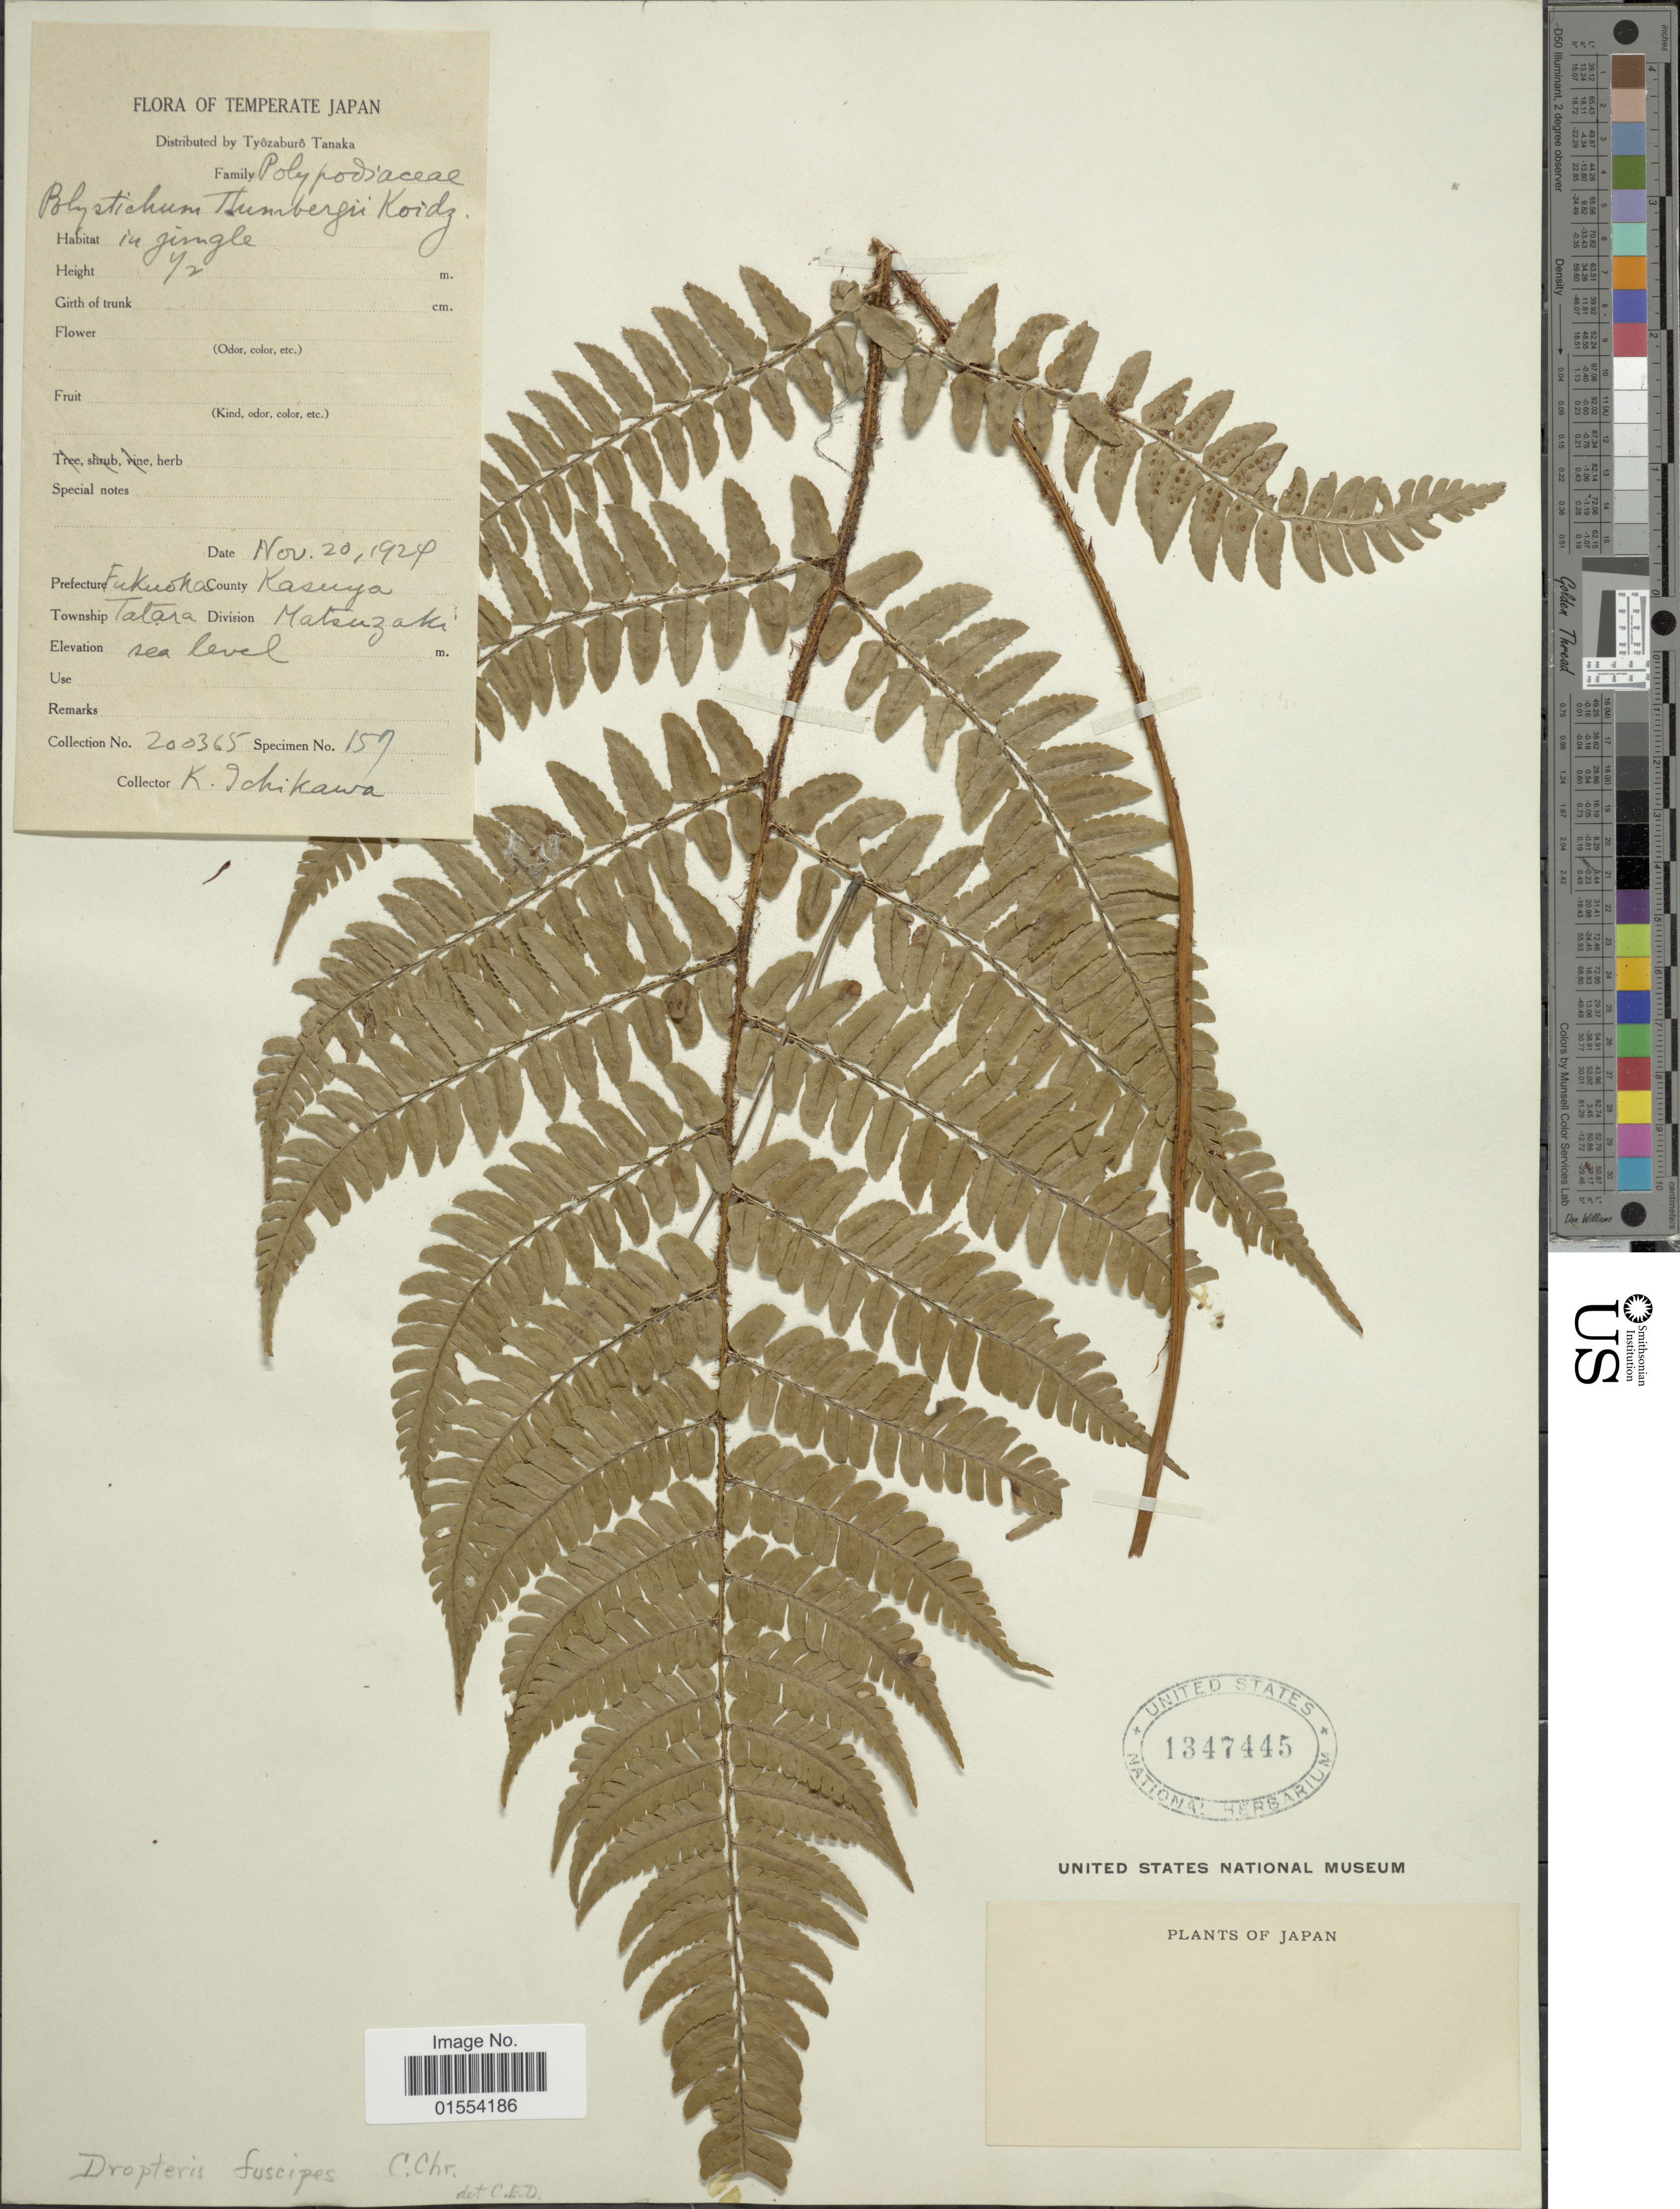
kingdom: Plantae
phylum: Tracheophyta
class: Polypodiopsida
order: Polypodiales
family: Dryopteridaceae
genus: Dryopteris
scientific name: Dryopteris fuscipes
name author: C. Chr.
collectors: K. Ichikawa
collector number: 200365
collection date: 1924-11-20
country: Japan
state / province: Hukuoka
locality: Temperate Japan. Prefecture Fukuokas, County Kasuya. Township Talara, Division Matsuzaki.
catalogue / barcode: US 1347445